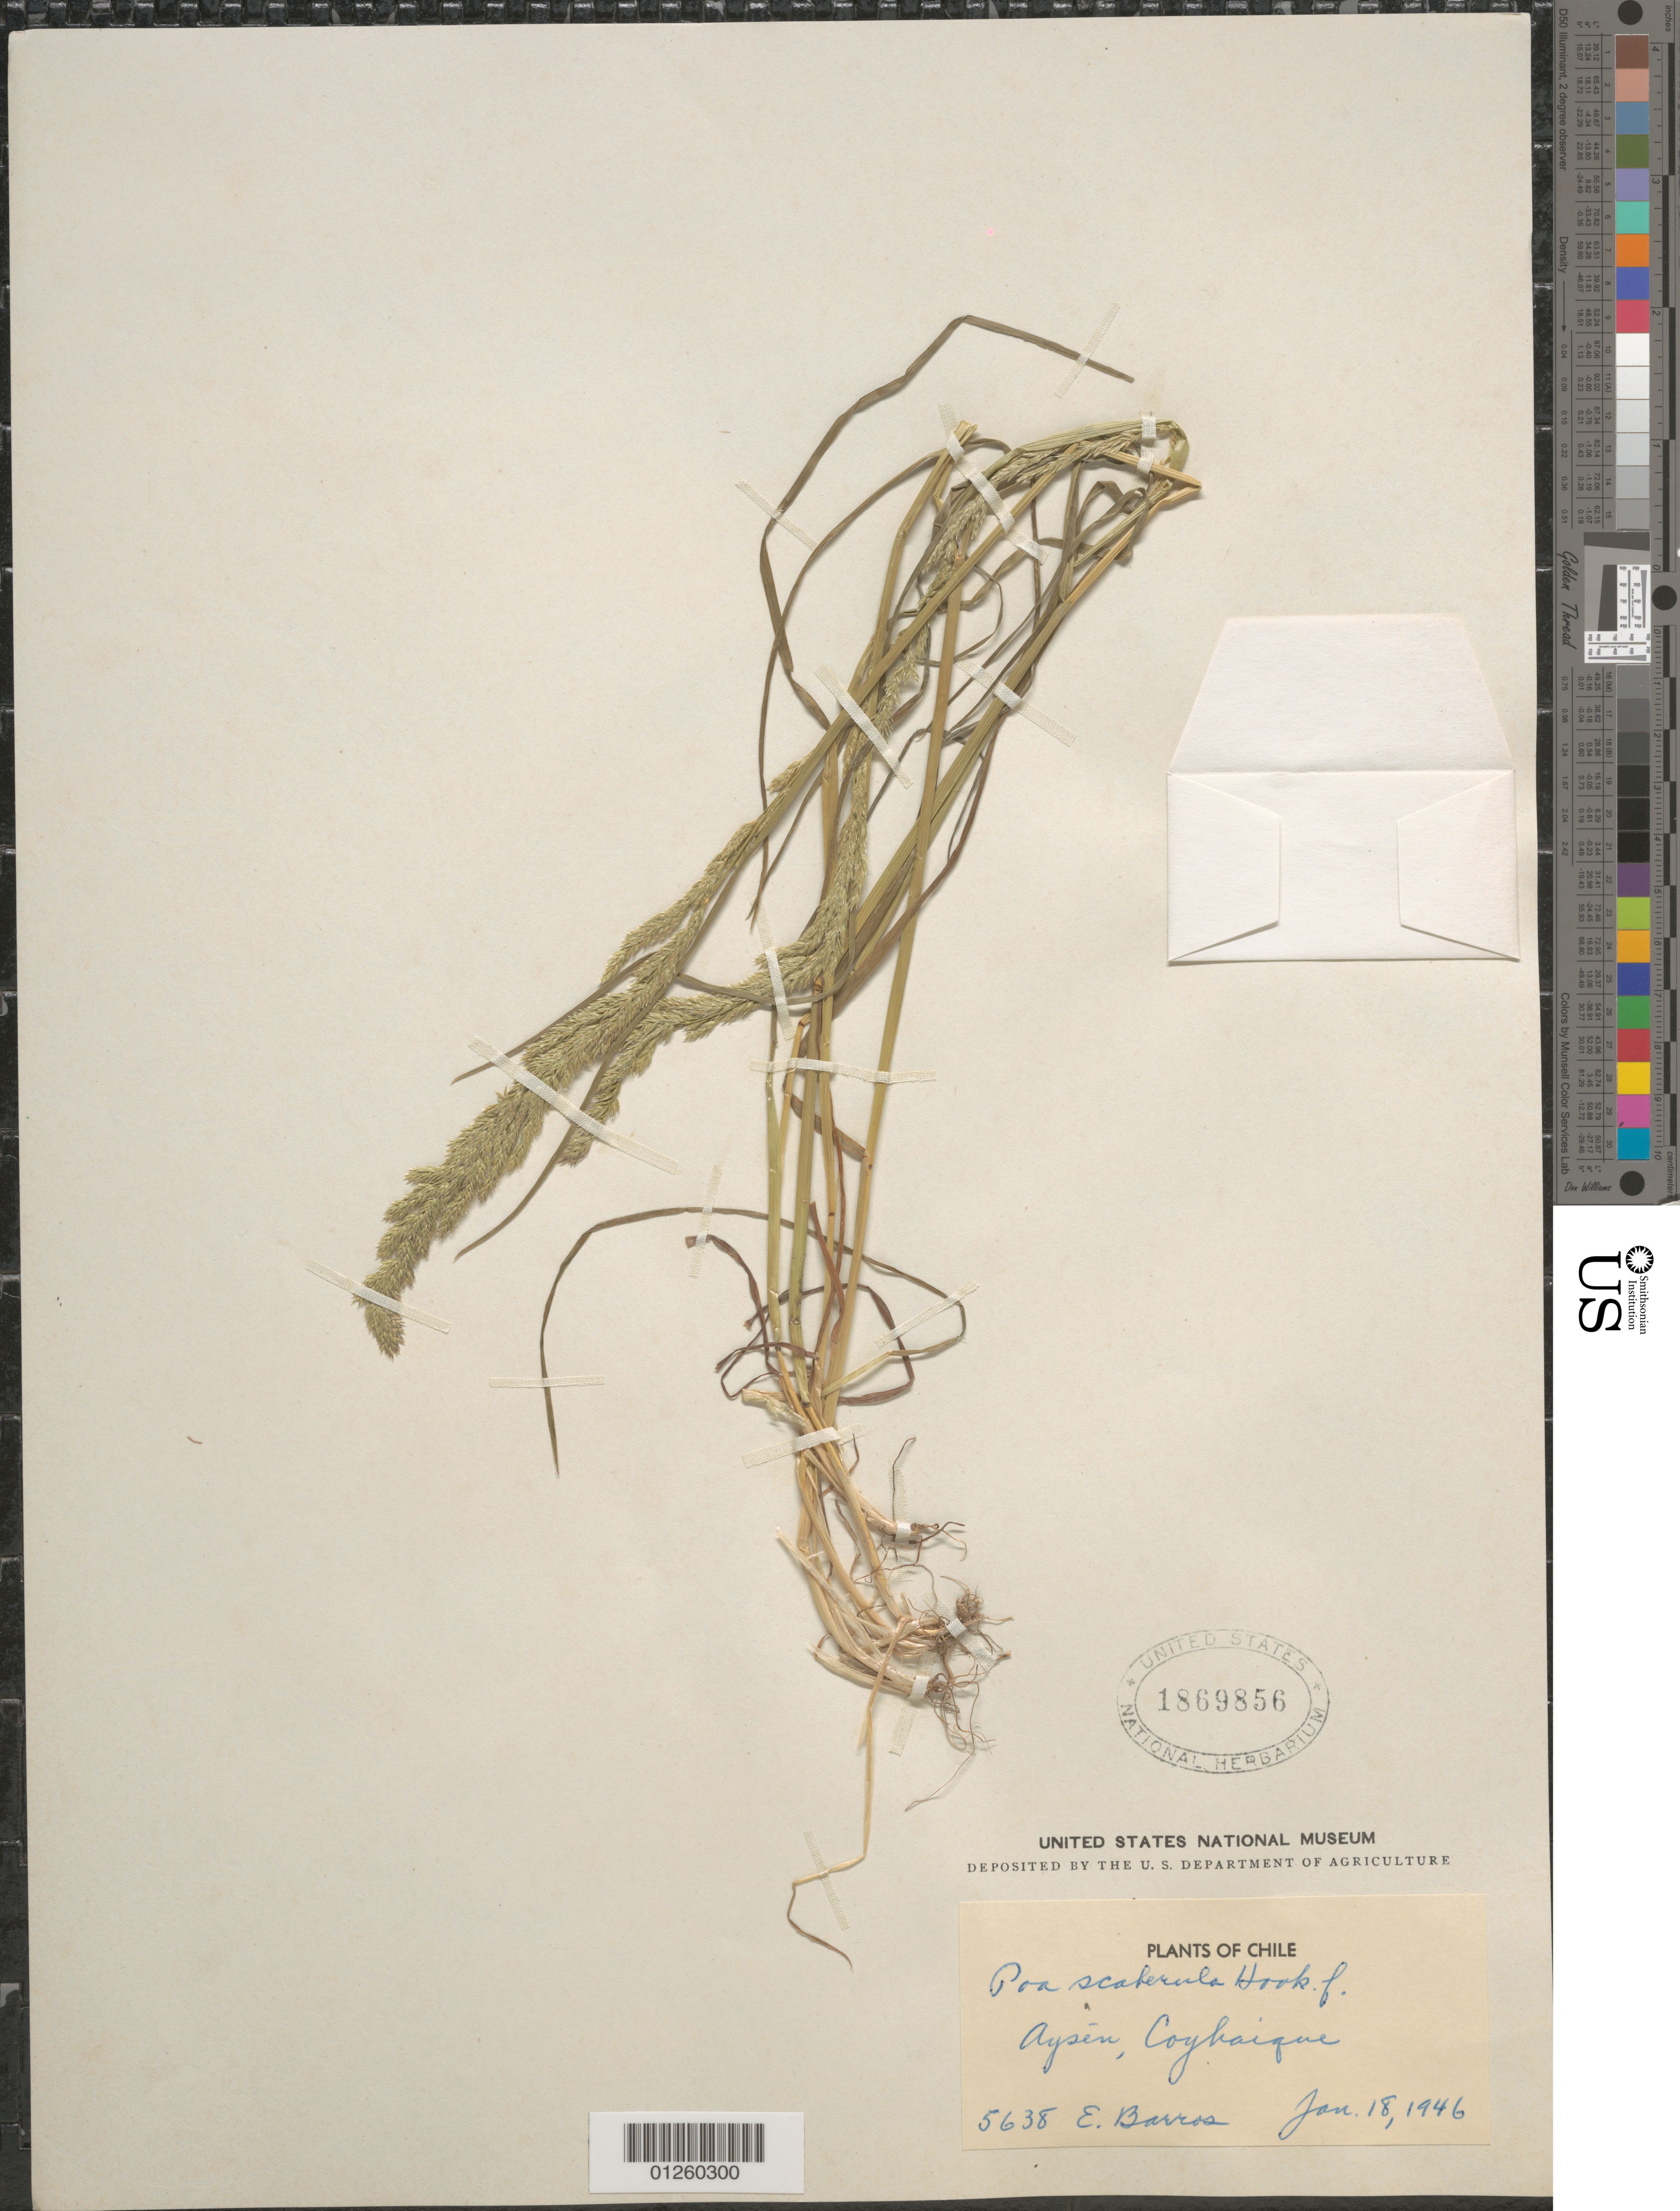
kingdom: Plantae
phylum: Tracheophyta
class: Liliopsida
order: Poales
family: Poaceae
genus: Poa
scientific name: Poa scaberula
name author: Hook. f.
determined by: Soreng, Robert J., Research Associate (BOT), Smithsonian Institution - National Museum of Natural History (UNITED STATES)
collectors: E. Barros V.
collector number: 5638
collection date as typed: I-18-46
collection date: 1946-01-18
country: Chile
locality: Aysen: Coyhaique.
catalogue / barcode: US 1869856